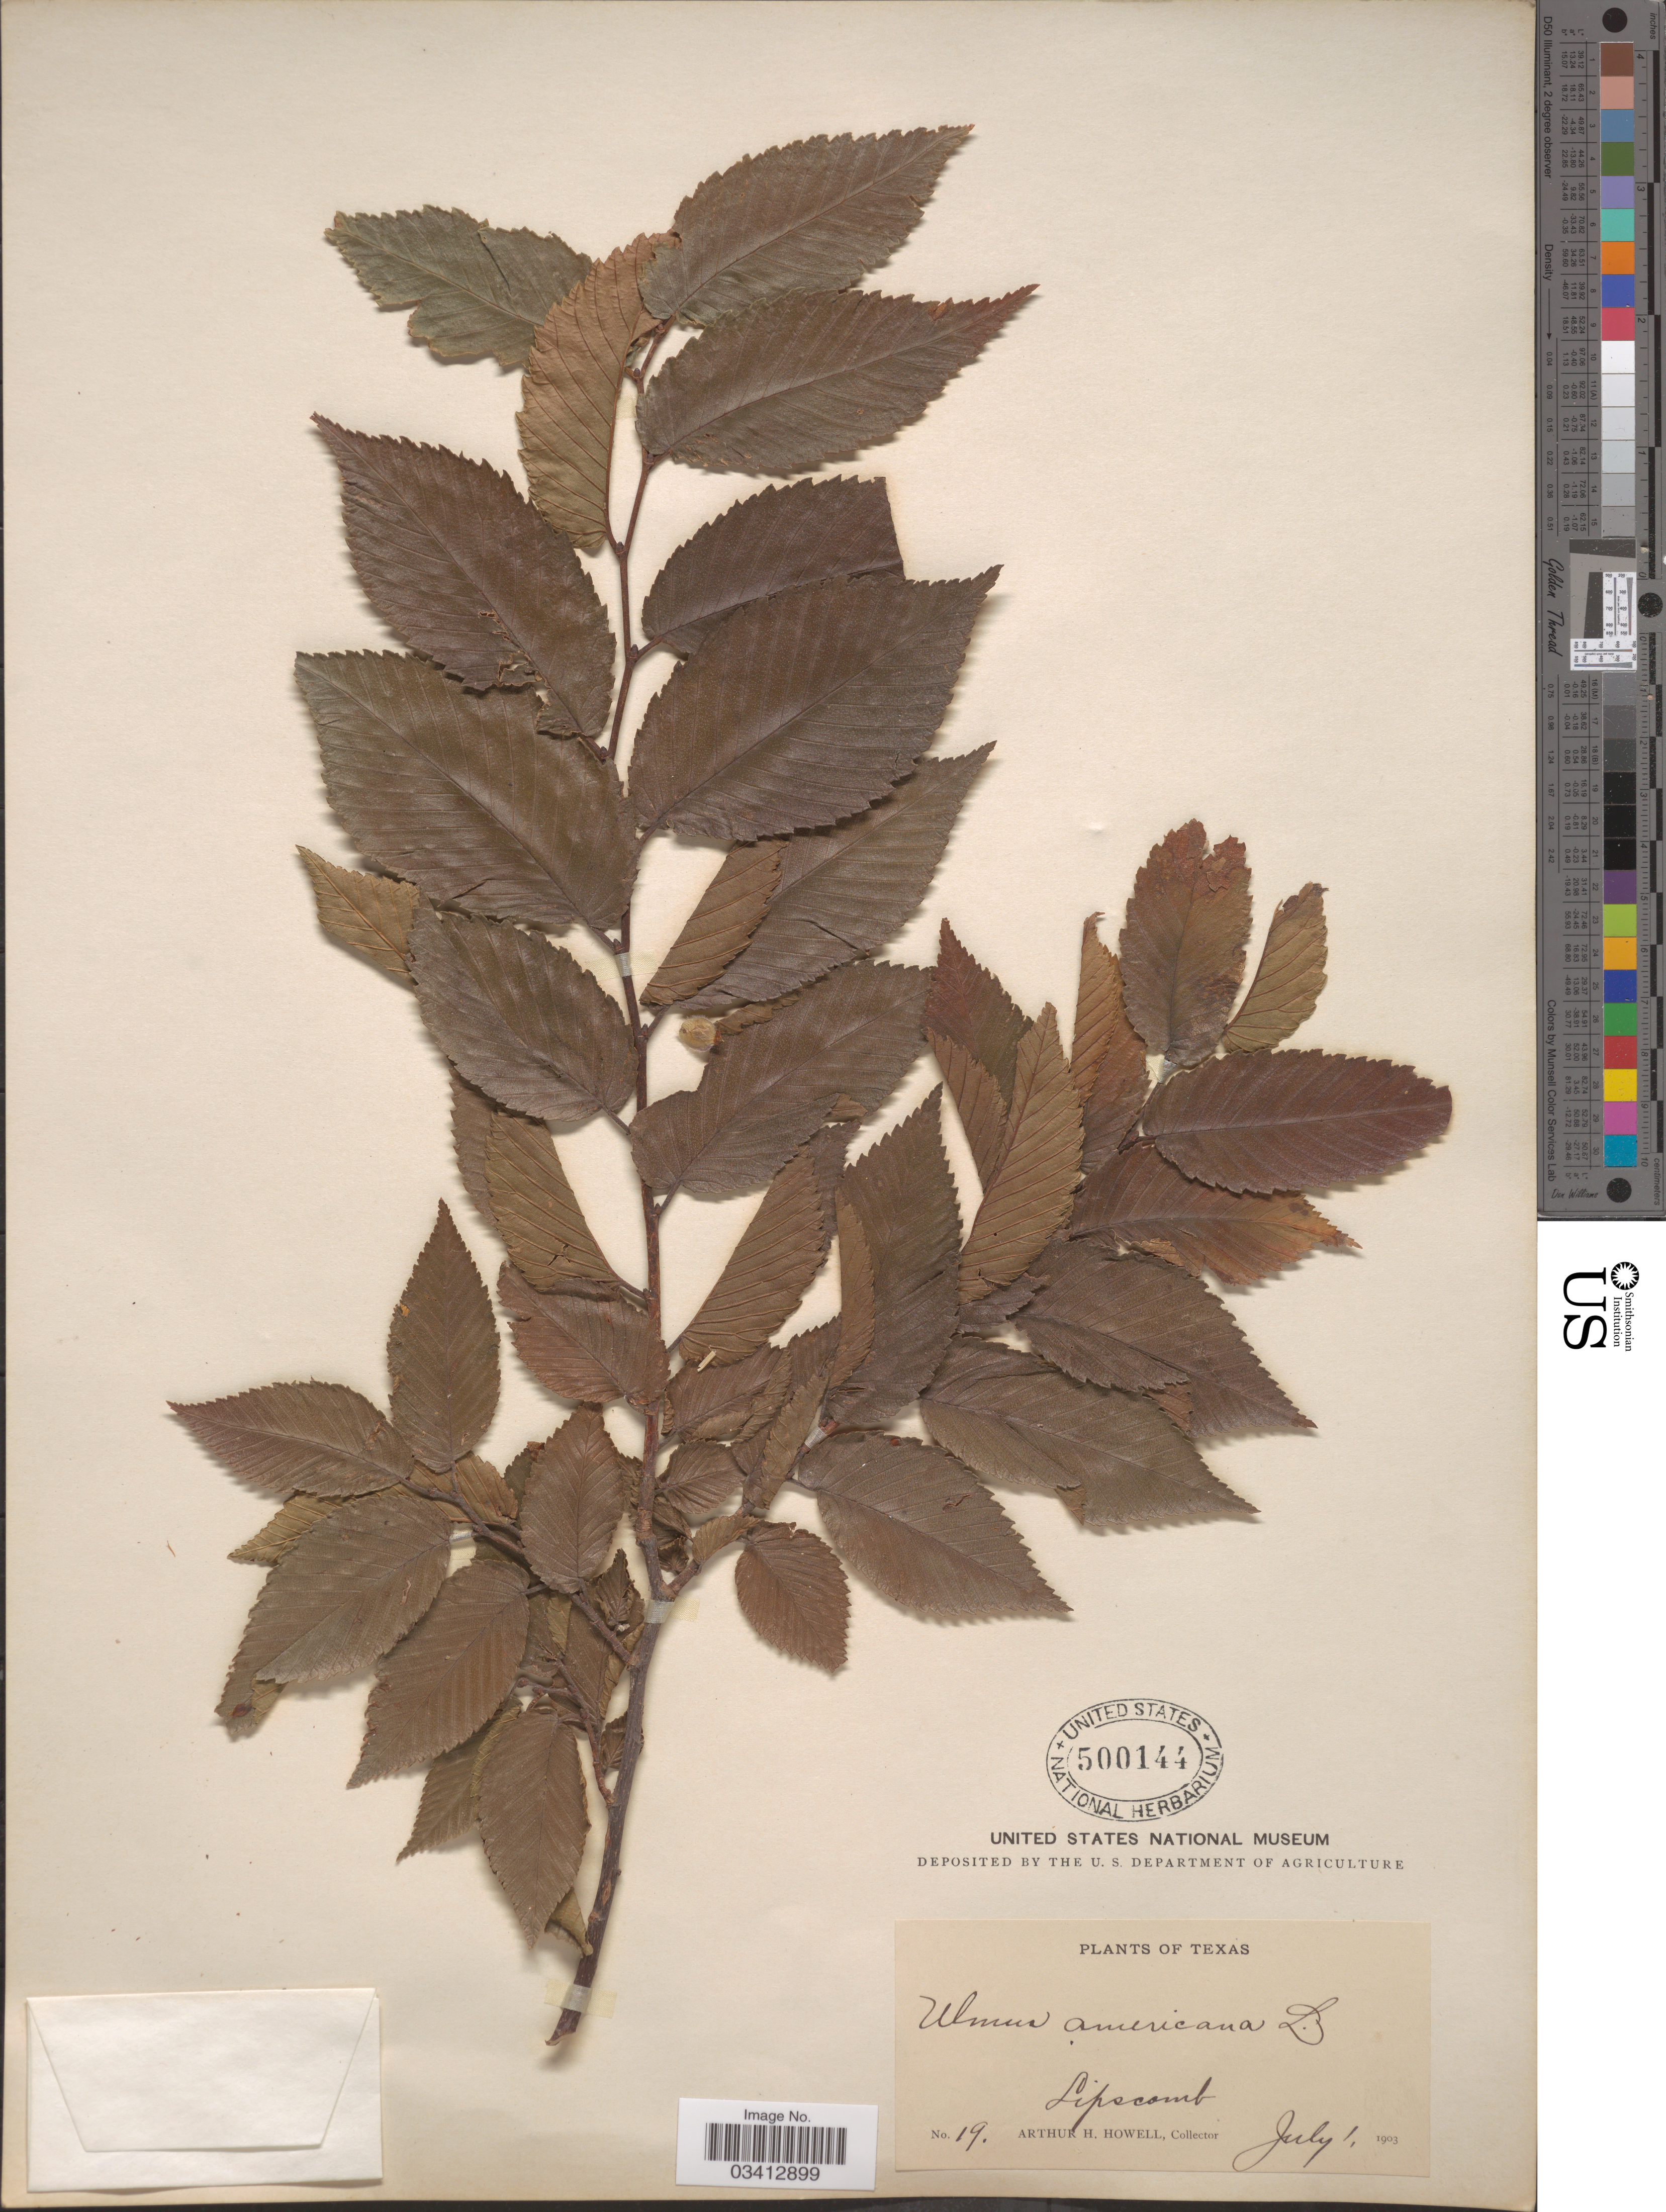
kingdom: Plantae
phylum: Tracheophyta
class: Magnoliopsida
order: Rosales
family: Ulmaceae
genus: Ulmus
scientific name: Ulmus americana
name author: L.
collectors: A. Howell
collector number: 19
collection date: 1903-07-01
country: United States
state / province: Texas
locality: Lipscomb.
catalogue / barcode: US 500144